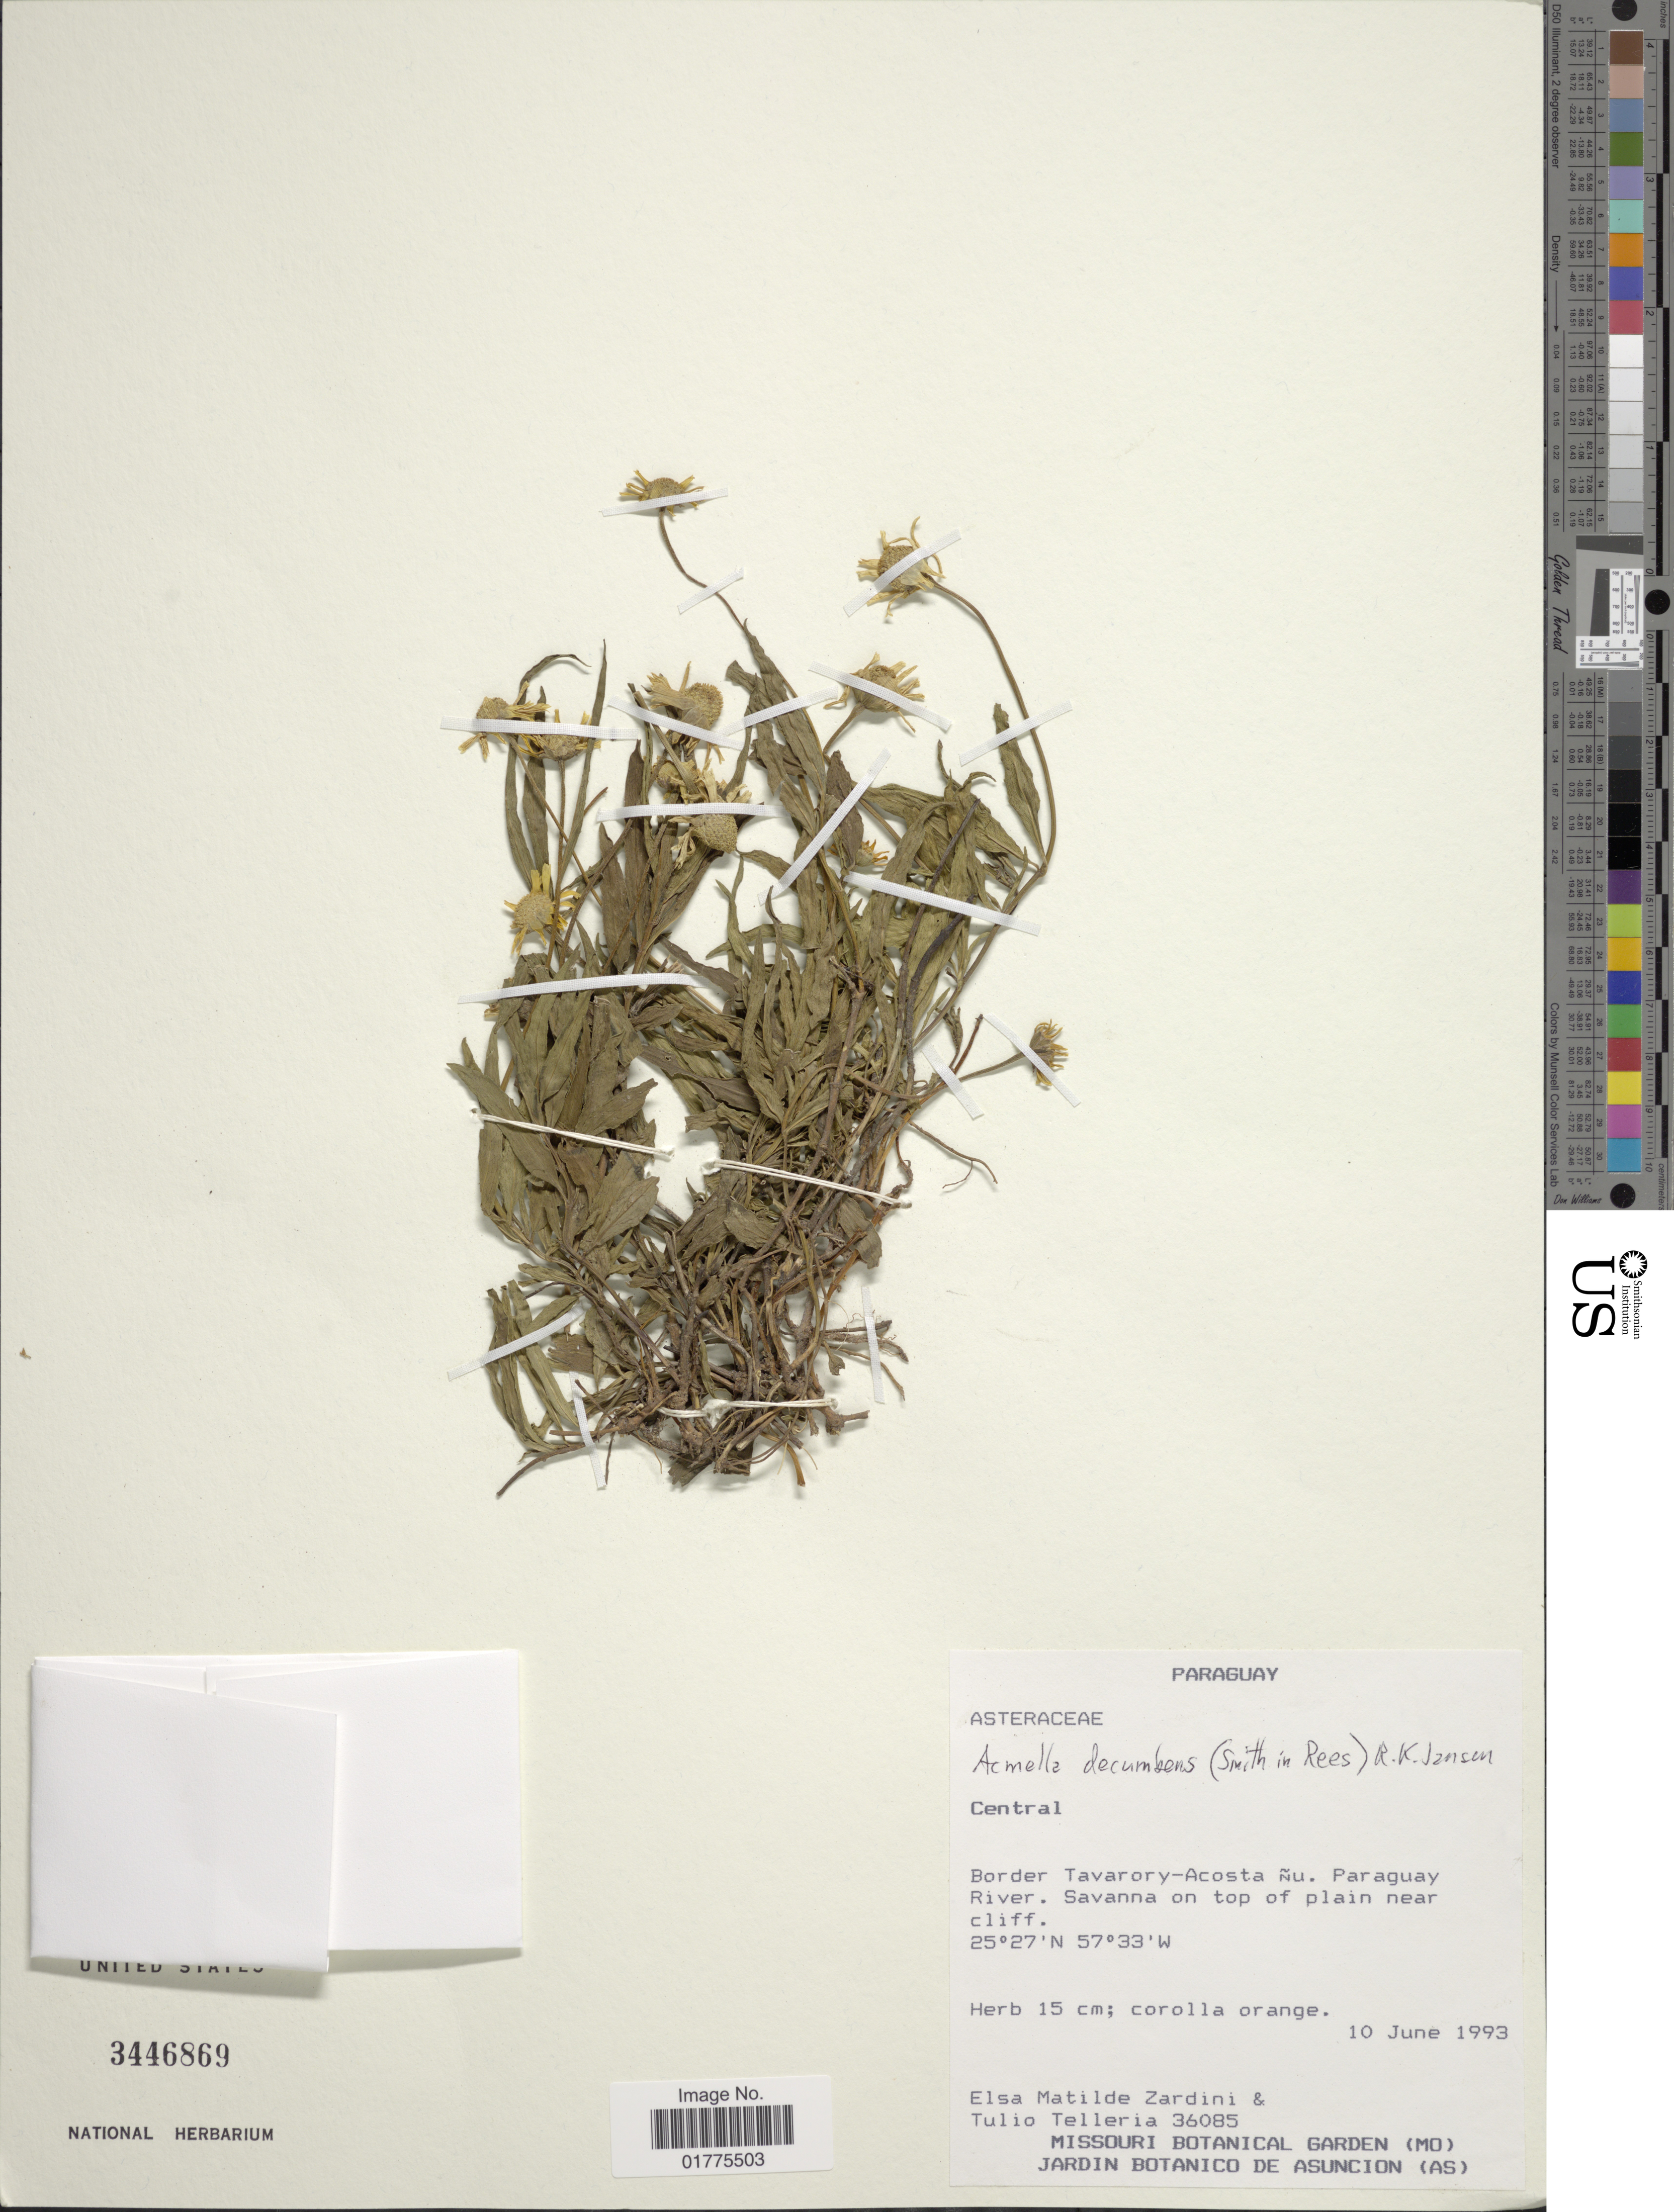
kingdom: Plantae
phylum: Tracheophyta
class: Magnoliopsida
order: Asterales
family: Asteraceae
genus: Acmella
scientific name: Acmella decumbens var. affinis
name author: Hook. & Arn.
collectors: E. M. Zardini & T. Telleria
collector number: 36085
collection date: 1993-06-10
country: Paraguay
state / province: Central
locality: Border Tavarory - Acosta nu. Paraguay River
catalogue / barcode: US 3446869